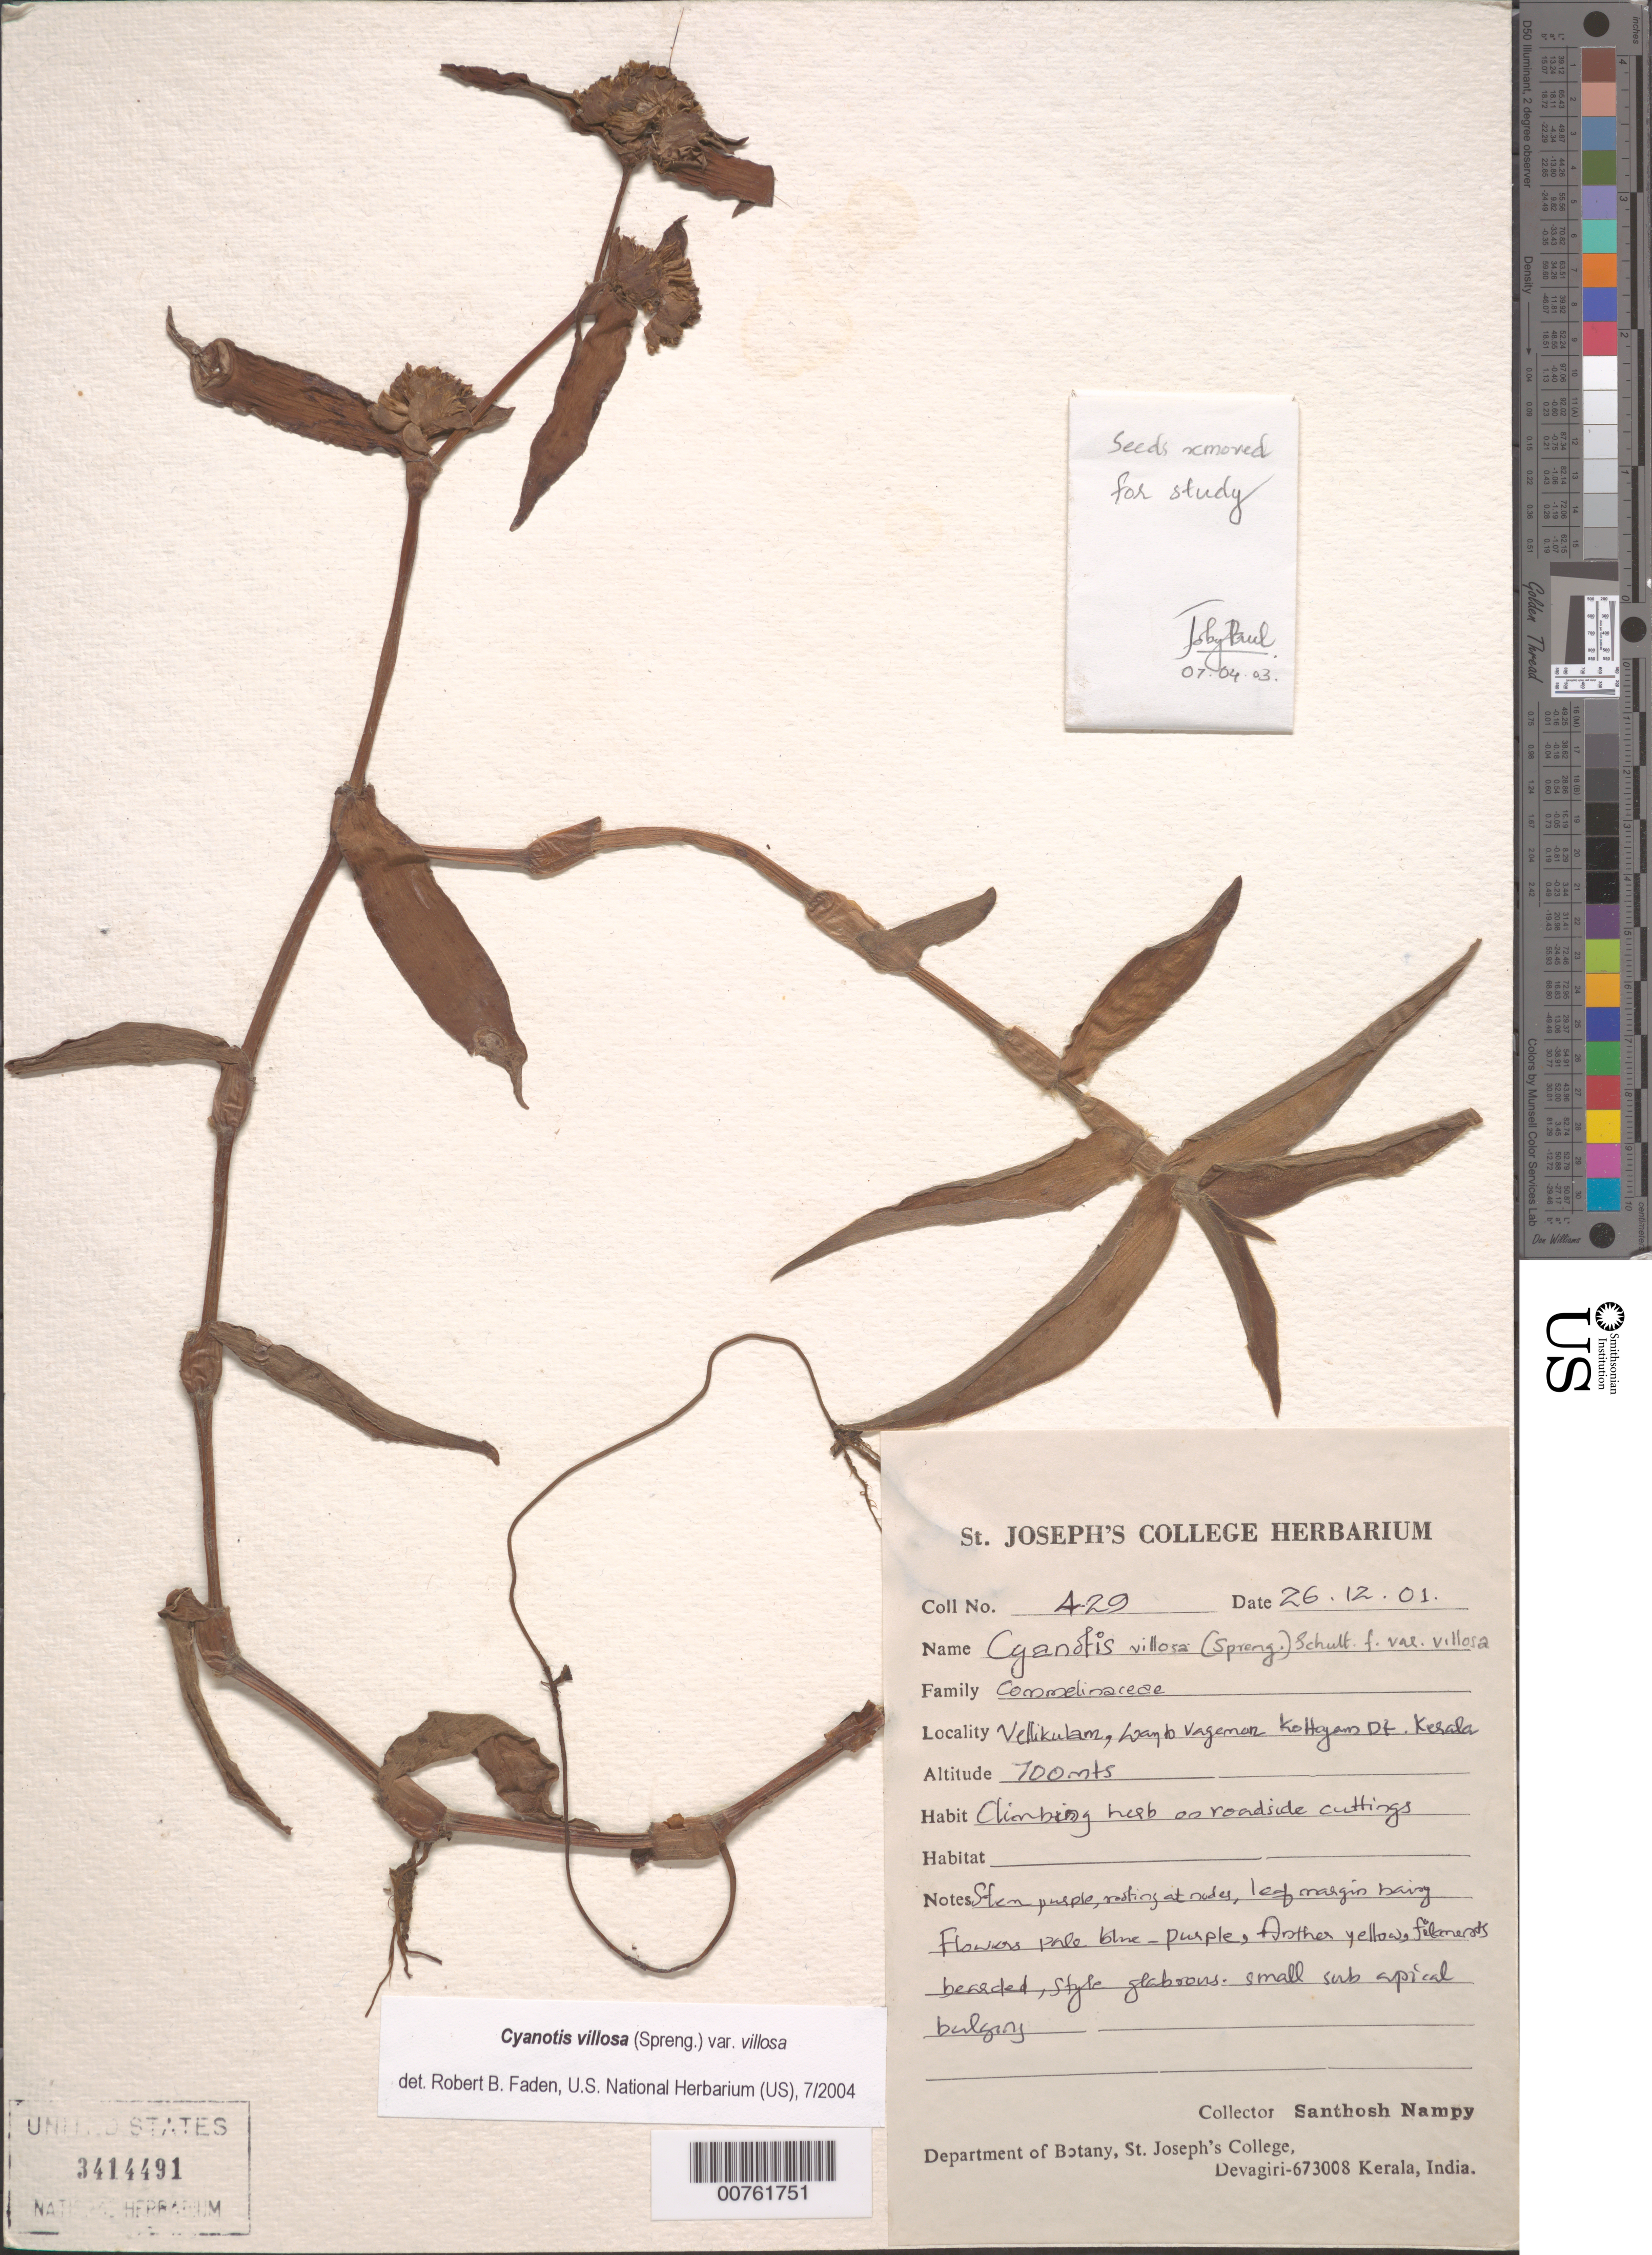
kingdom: Plantae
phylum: Tracheophyta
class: Liliopsida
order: Commelinales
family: Commelinaceae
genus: Cyanotis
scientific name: Cyanotis villosa var. villosa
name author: (Spreng.) Schult. & Schult. f.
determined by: Faden, Robert B., (US), Smithsonian Institution - National Museum of Natural History (UNITED STATES)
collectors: S. Nampy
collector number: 429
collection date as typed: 26 Dec 2001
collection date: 2001-12-26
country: India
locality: Vellikulam, way to Vagemar Kiltgans Dt. Kerala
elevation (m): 700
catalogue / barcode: US 3414491